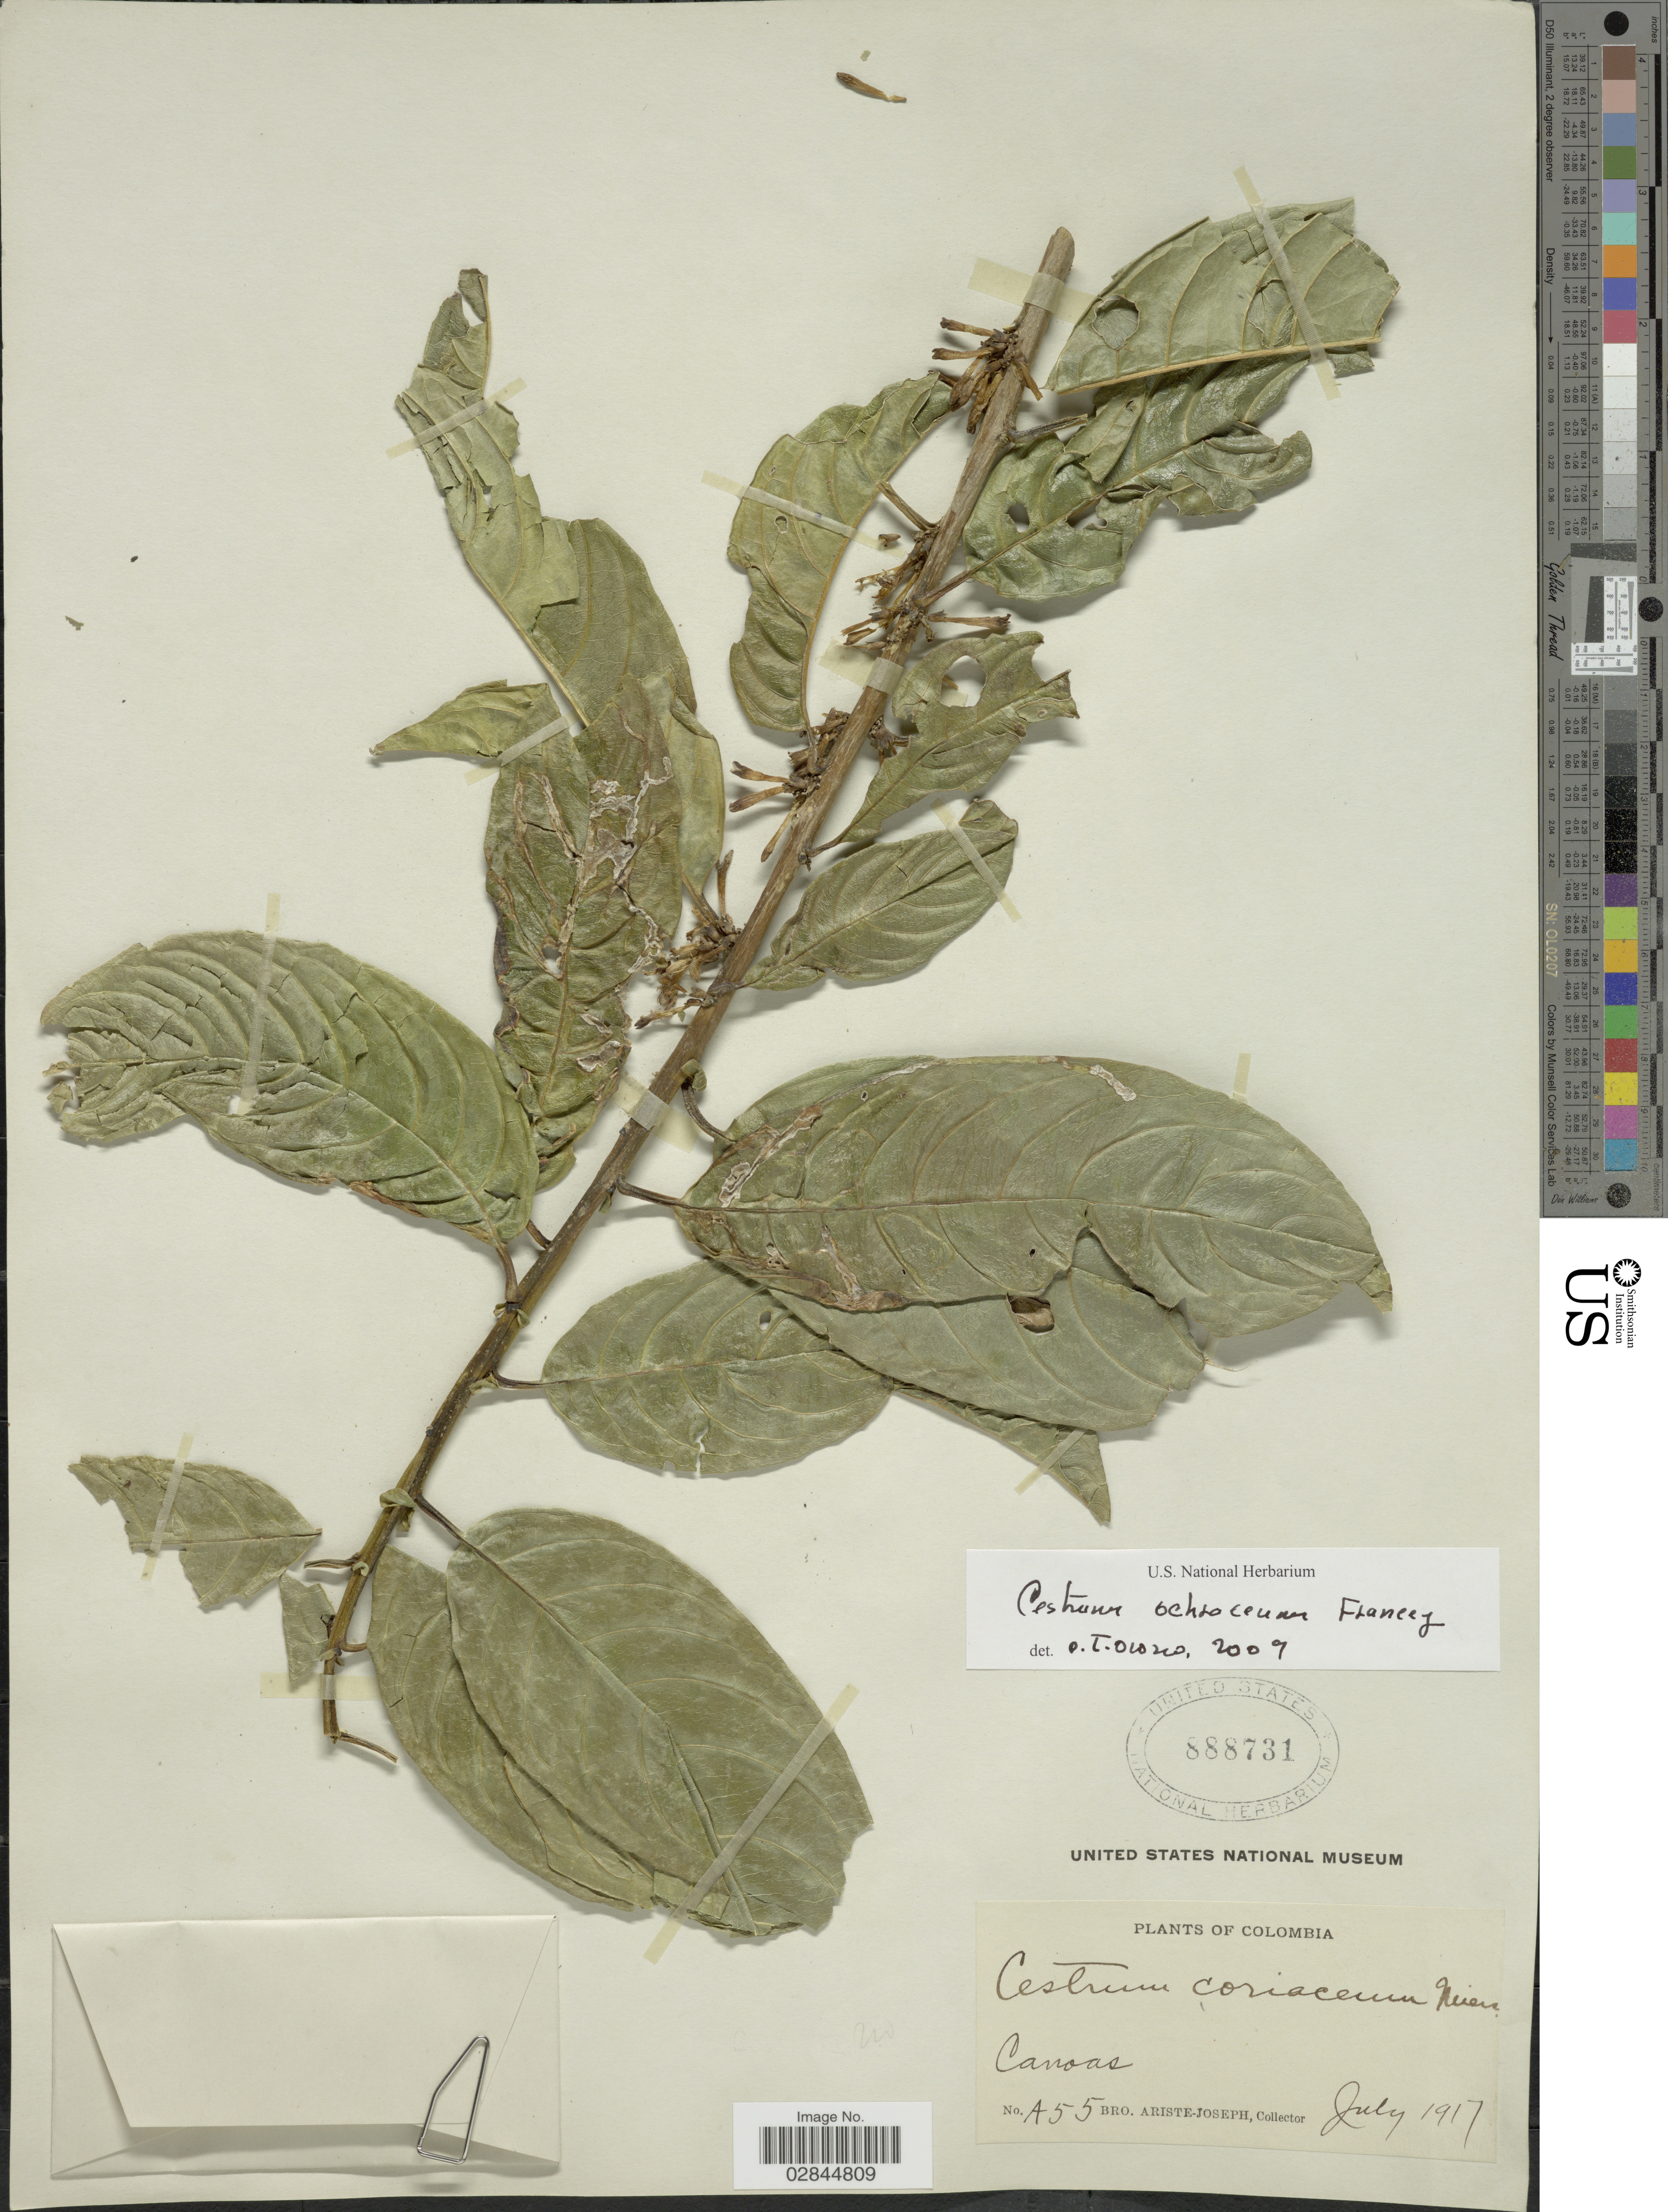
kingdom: Plantae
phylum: Tracheophyta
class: Magnoliopsida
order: Solanales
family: Solanaceae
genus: Cestrum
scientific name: Cestrum ochraceum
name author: Francey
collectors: Bro. Ariste-Joseph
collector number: A55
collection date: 1917-07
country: Colombia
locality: Canoas.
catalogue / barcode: US 888731